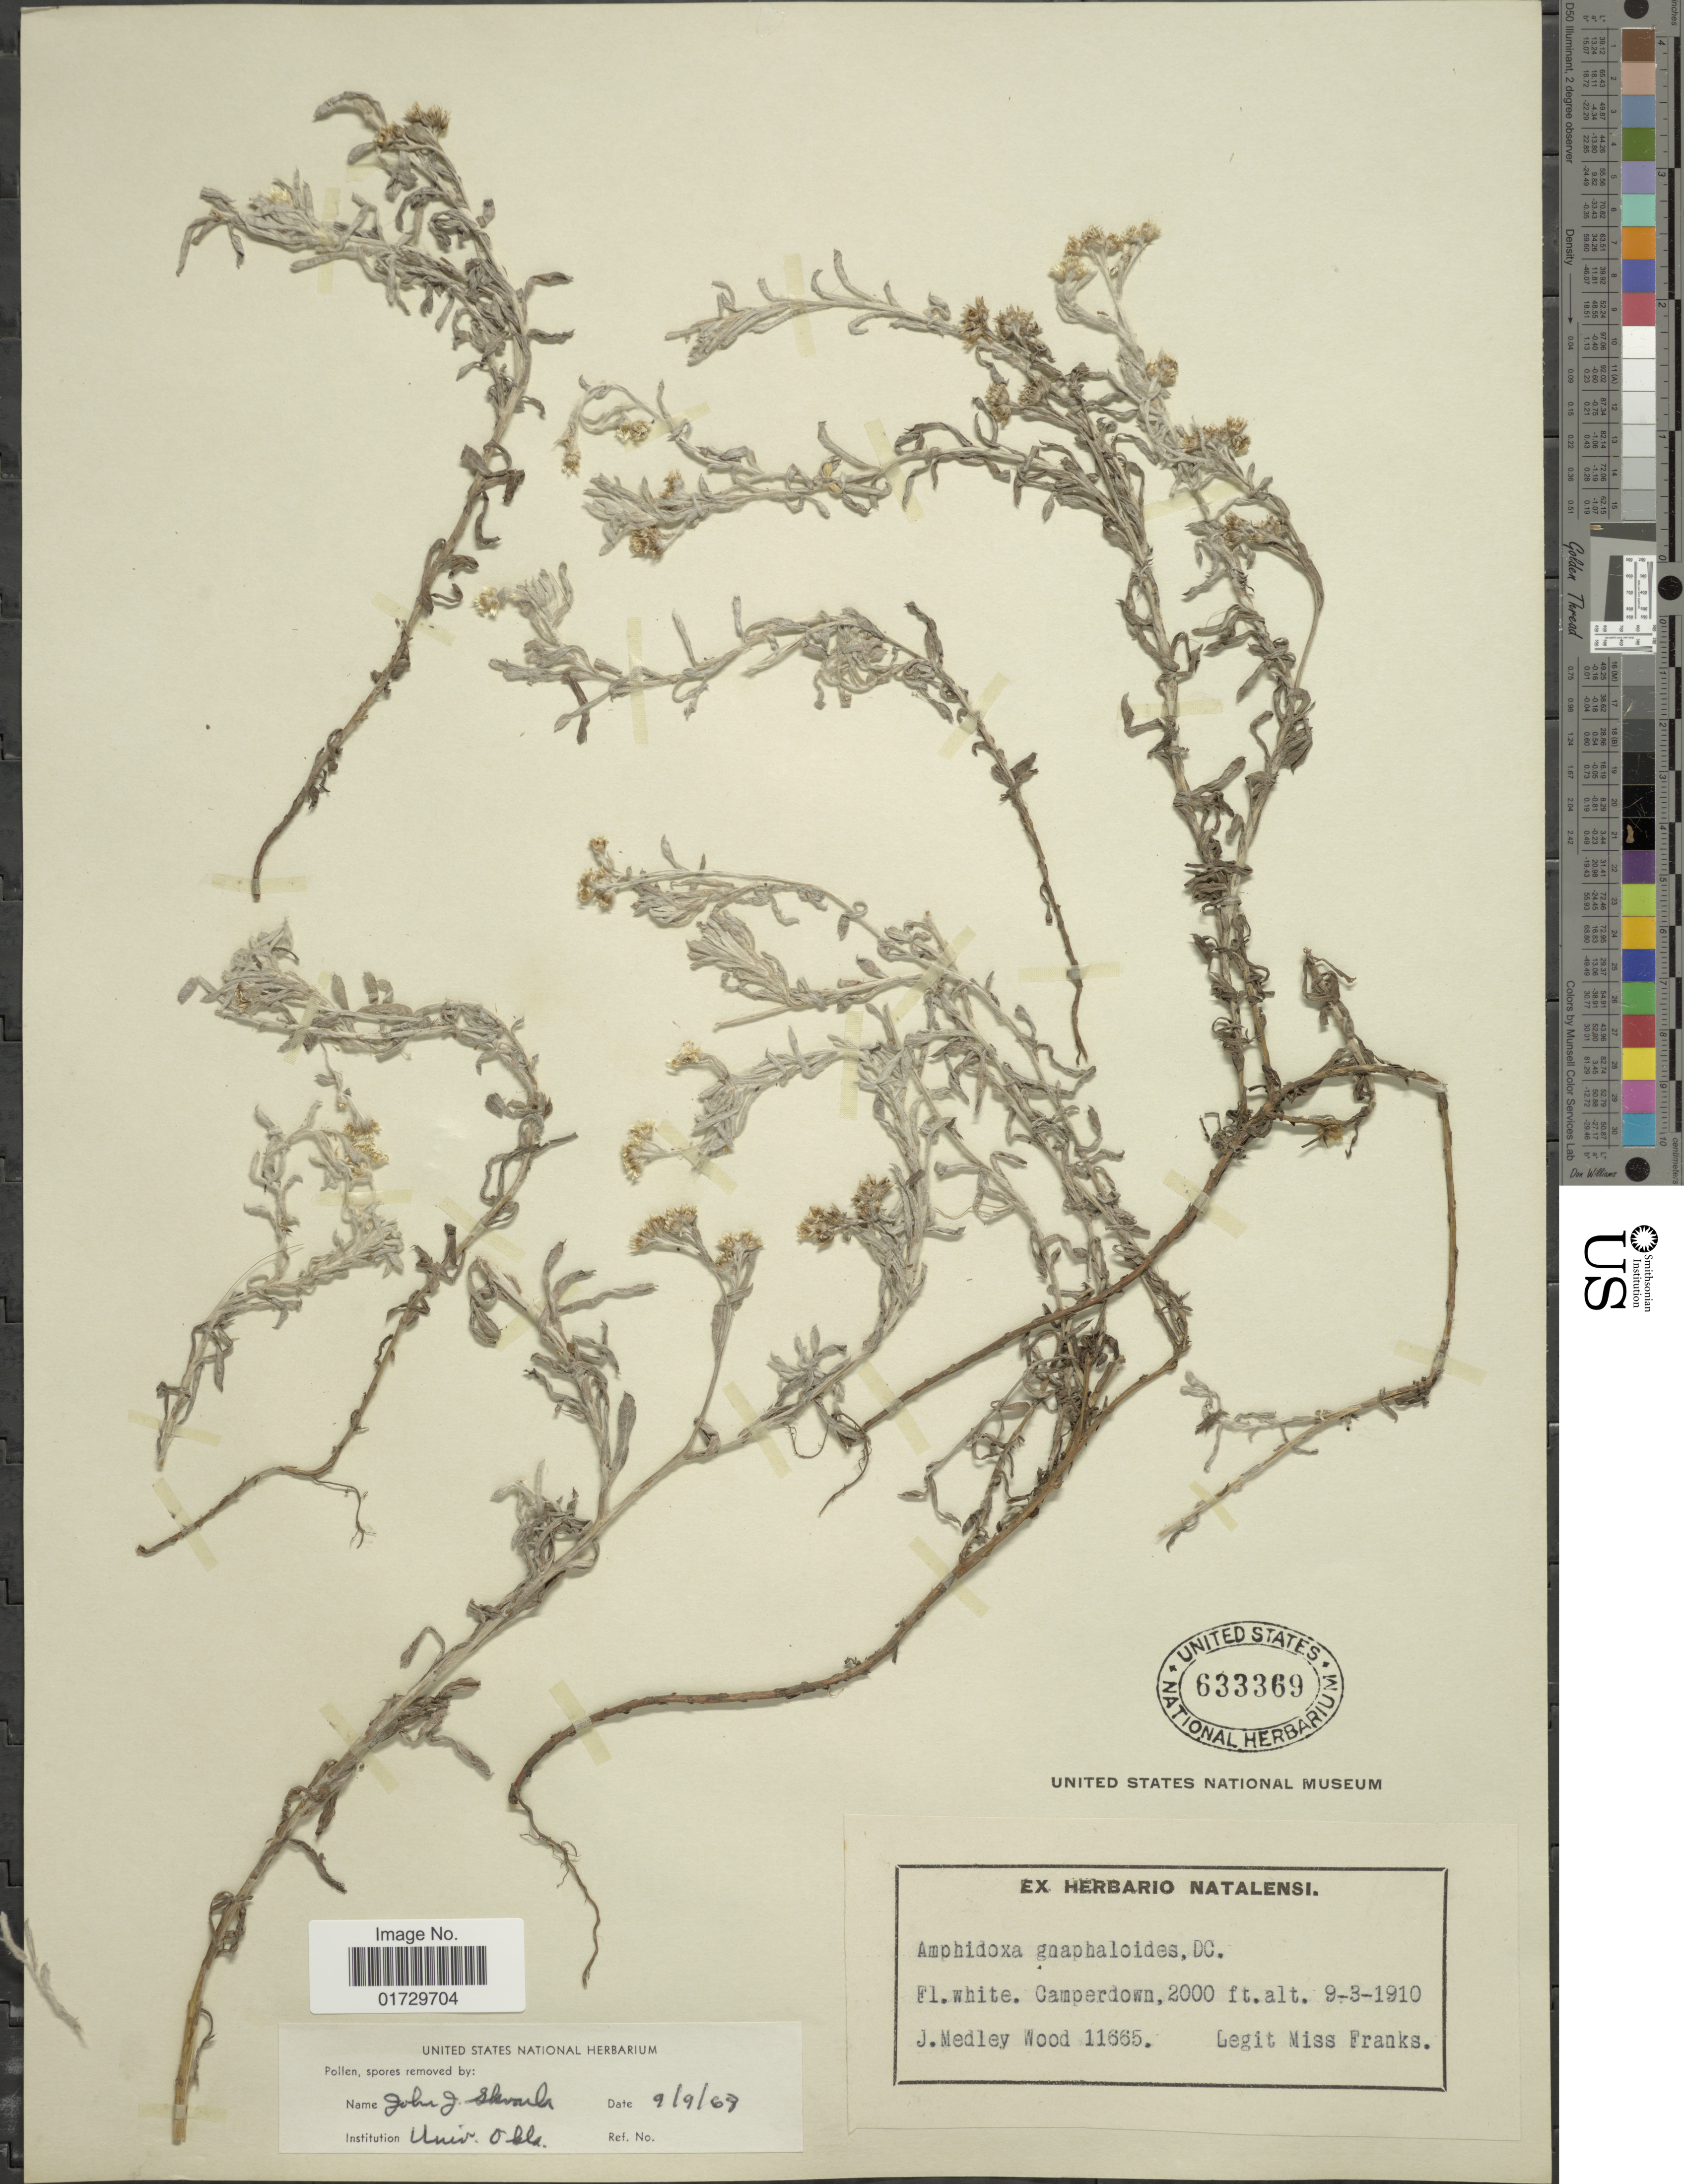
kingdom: Plantae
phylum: Tracheophyta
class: Magnoliopsida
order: Asterales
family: Asteraceae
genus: Amphidoxa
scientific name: Amphidoxa gnaphalodes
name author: DC.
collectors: M. Franks & J. M. Wood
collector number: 1665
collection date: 1910-03-09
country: Australia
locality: Camperdown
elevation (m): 610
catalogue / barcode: US 633369